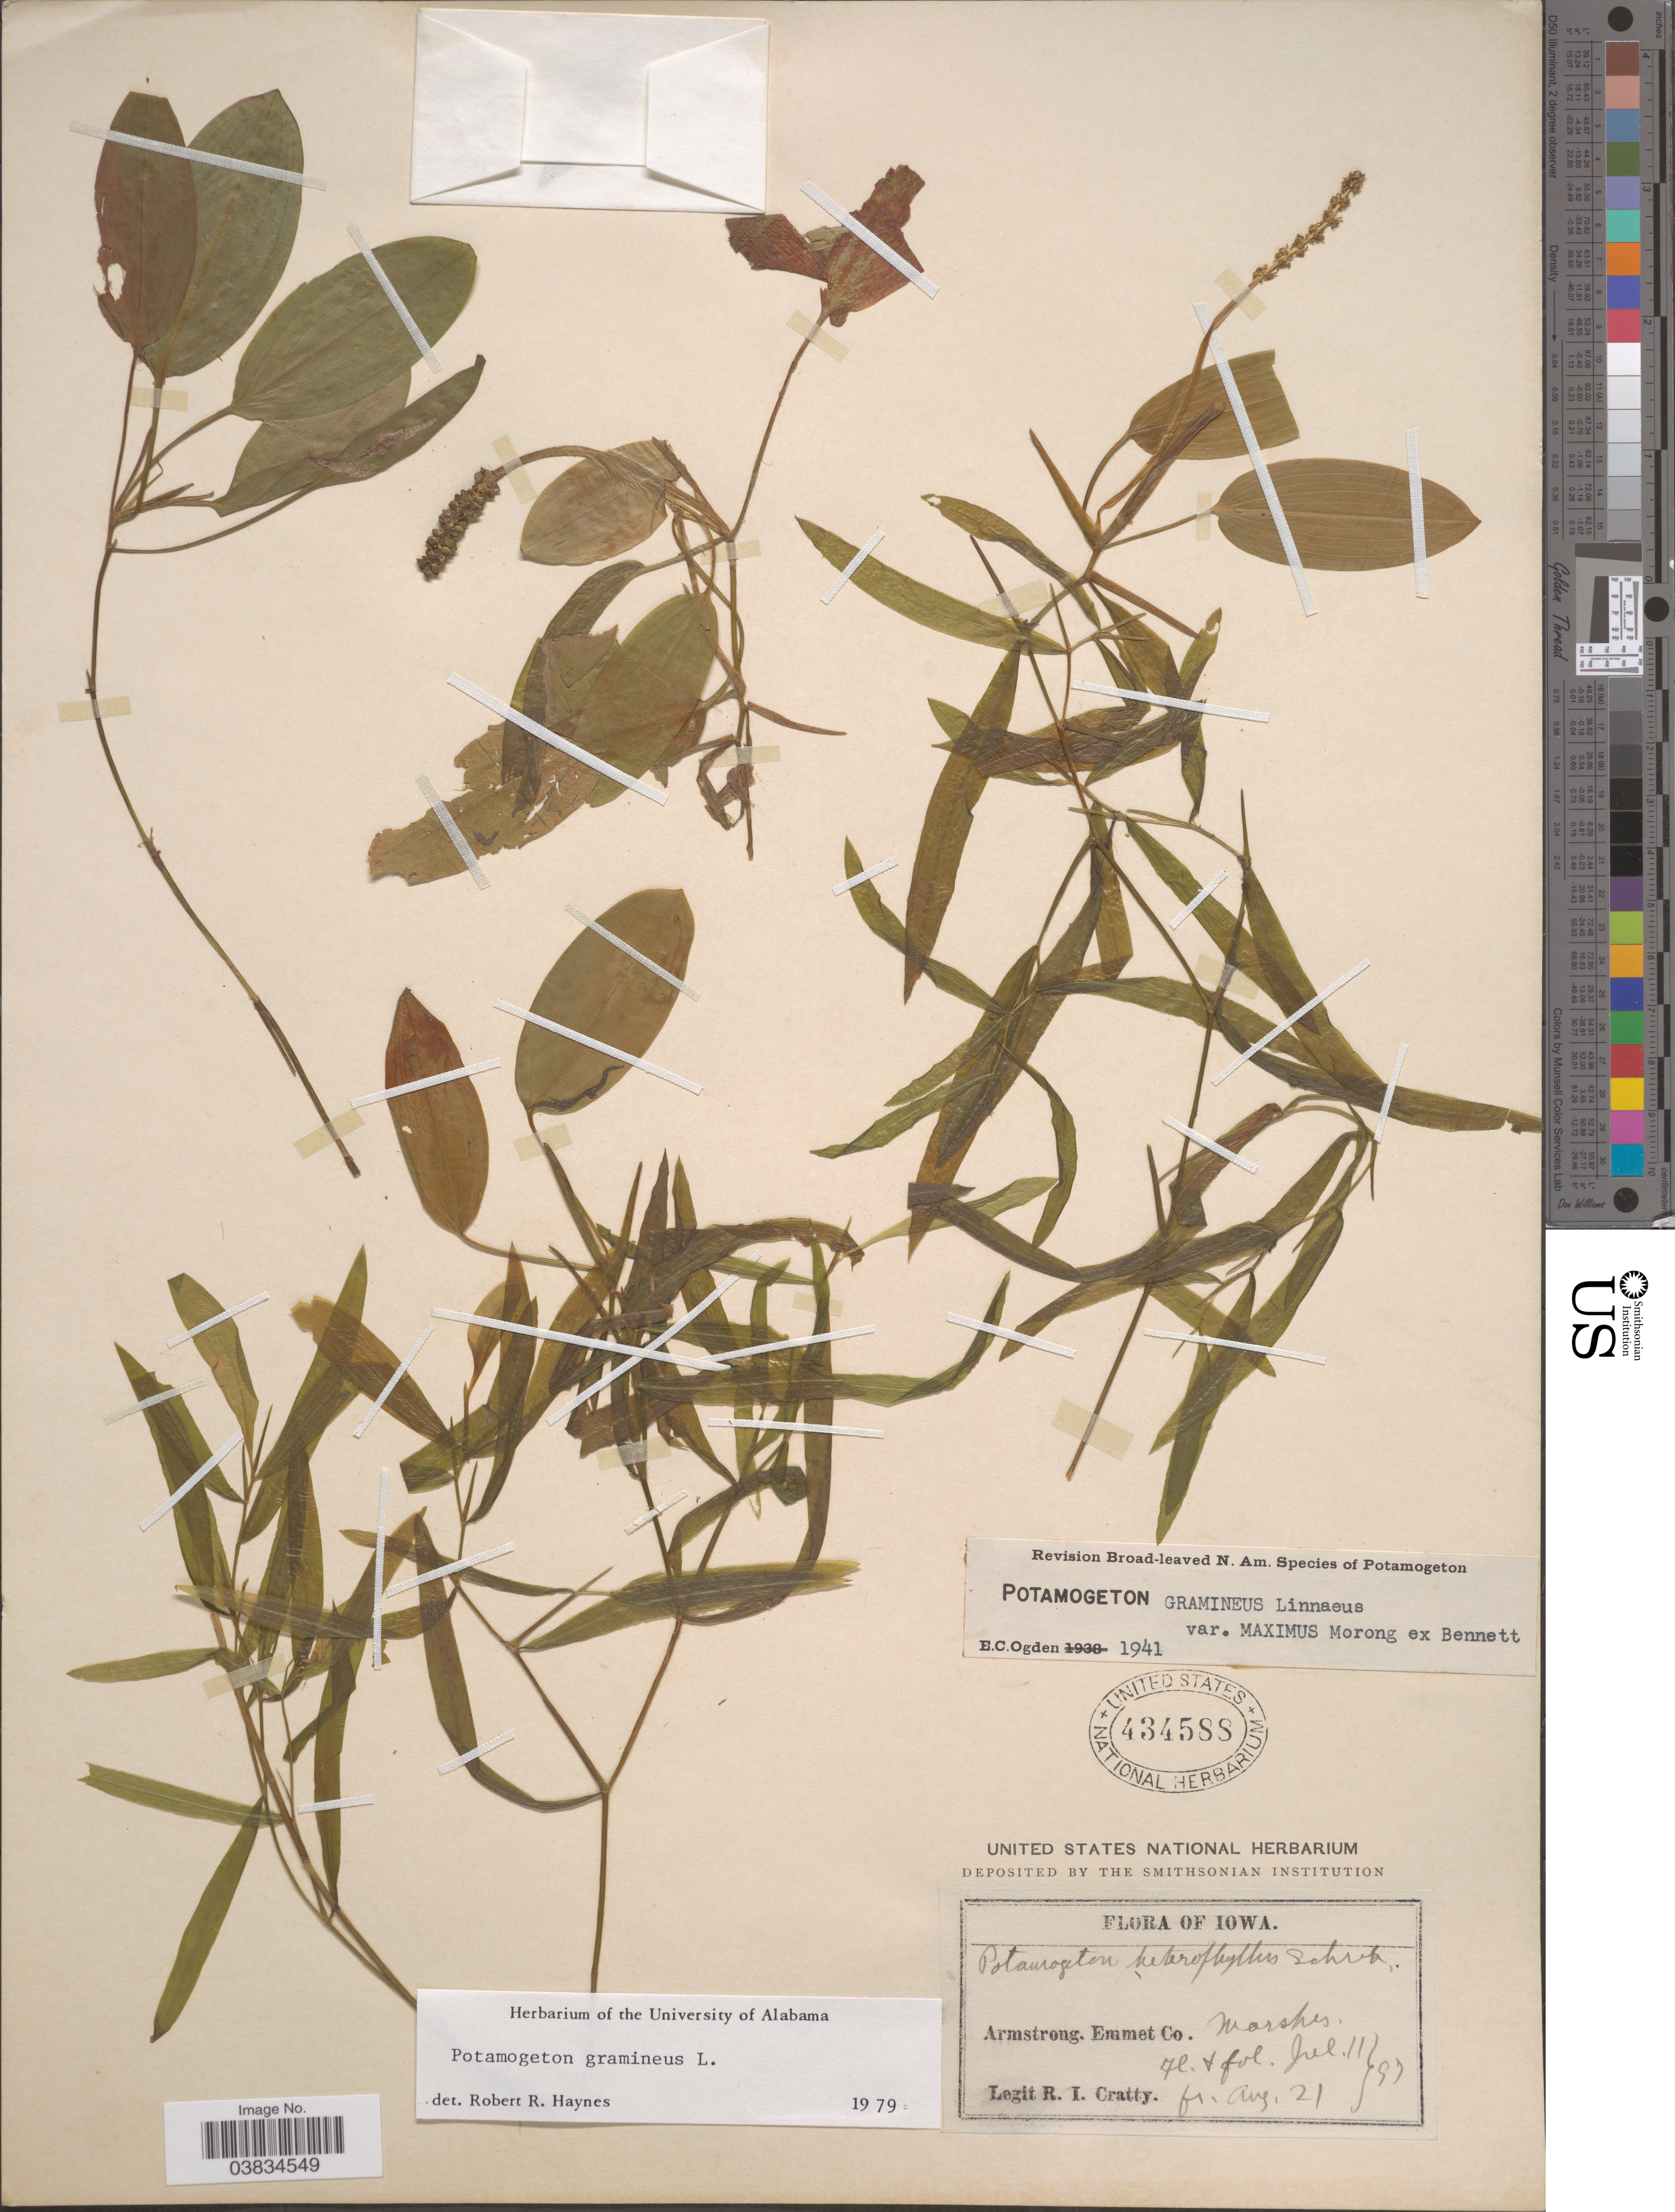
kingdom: Plantae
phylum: Tracheophyta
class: Liliopsida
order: Alismatales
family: Potamogetonaceae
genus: Potamogeton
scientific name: Potamogeton gramineus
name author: L.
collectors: R. Cratty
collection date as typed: Transcribed d/m/y: 11/7/97 to 21/8/97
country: United States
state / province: Iowa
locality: Armstrong. Emmet Co.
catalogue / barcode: US 434588